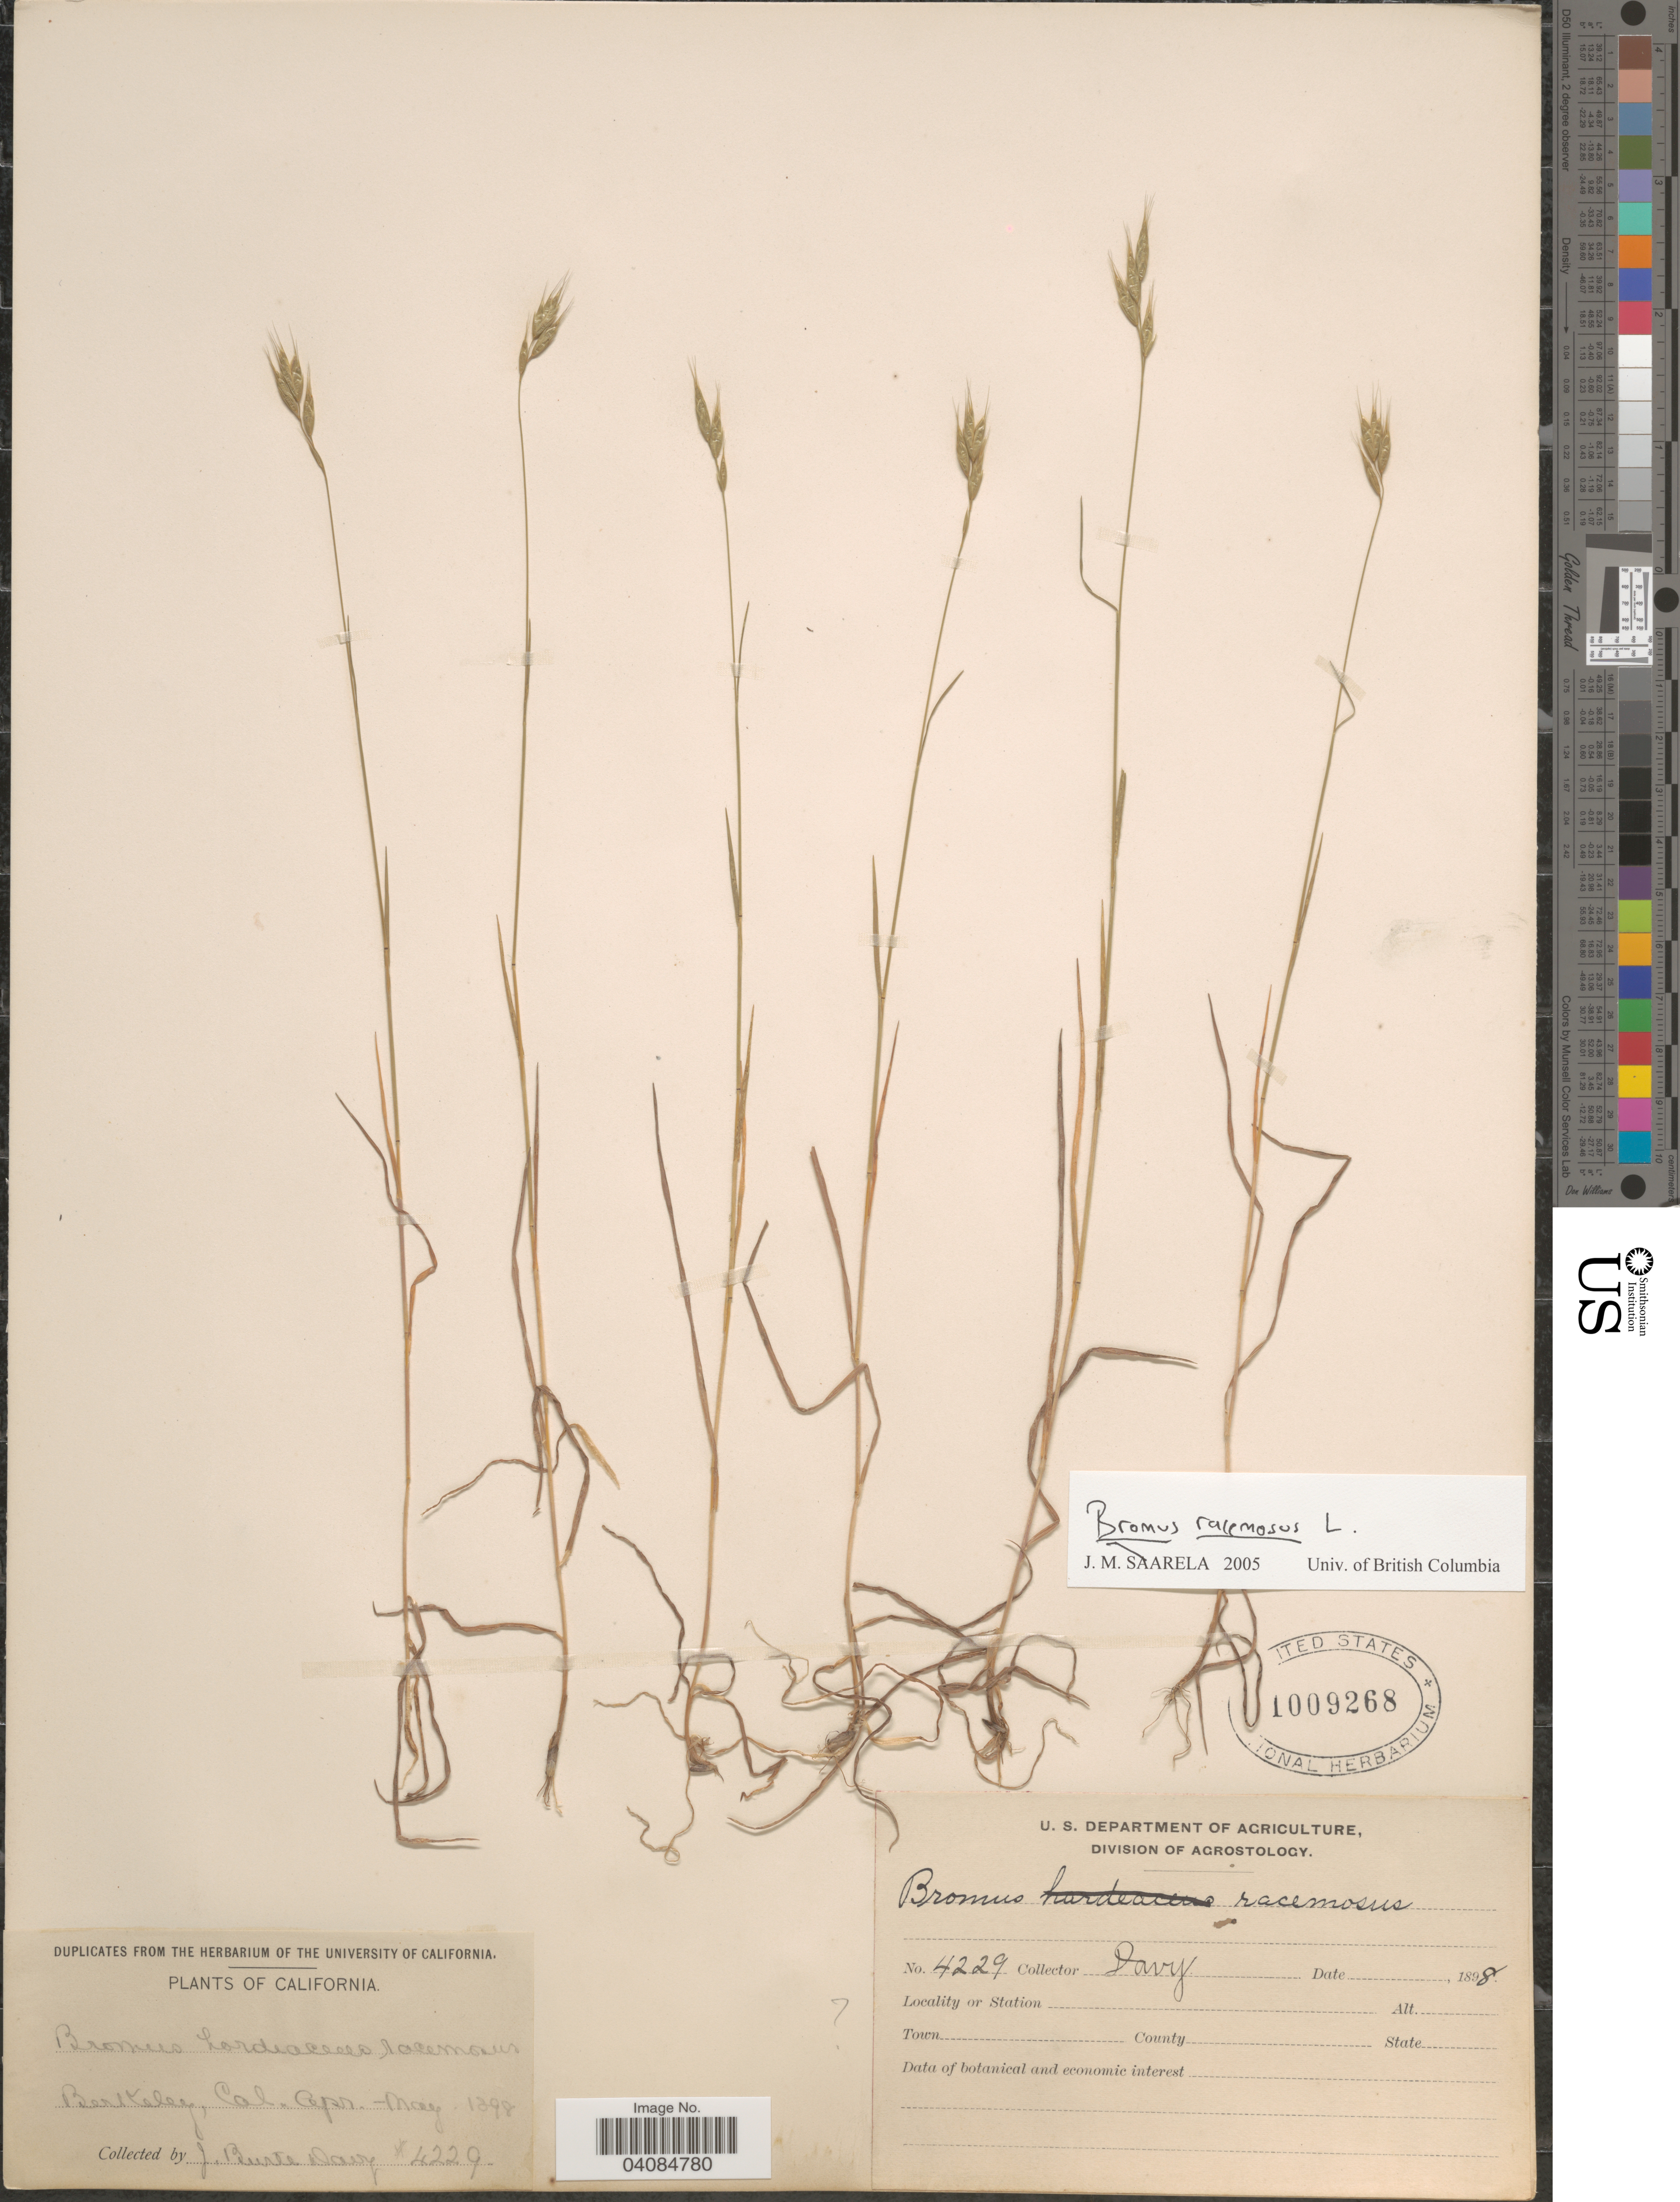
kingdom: Plantae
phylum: Tracheophyta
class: Liliopsida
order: Poales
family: Poaceae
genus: Bromus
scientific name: Bromus racemosus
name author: L.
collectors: B. Davy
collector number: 4229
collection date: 1898-04/1898-05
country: United States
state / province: California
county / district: Alameda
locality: Berkeley.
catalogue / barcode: US 1009268